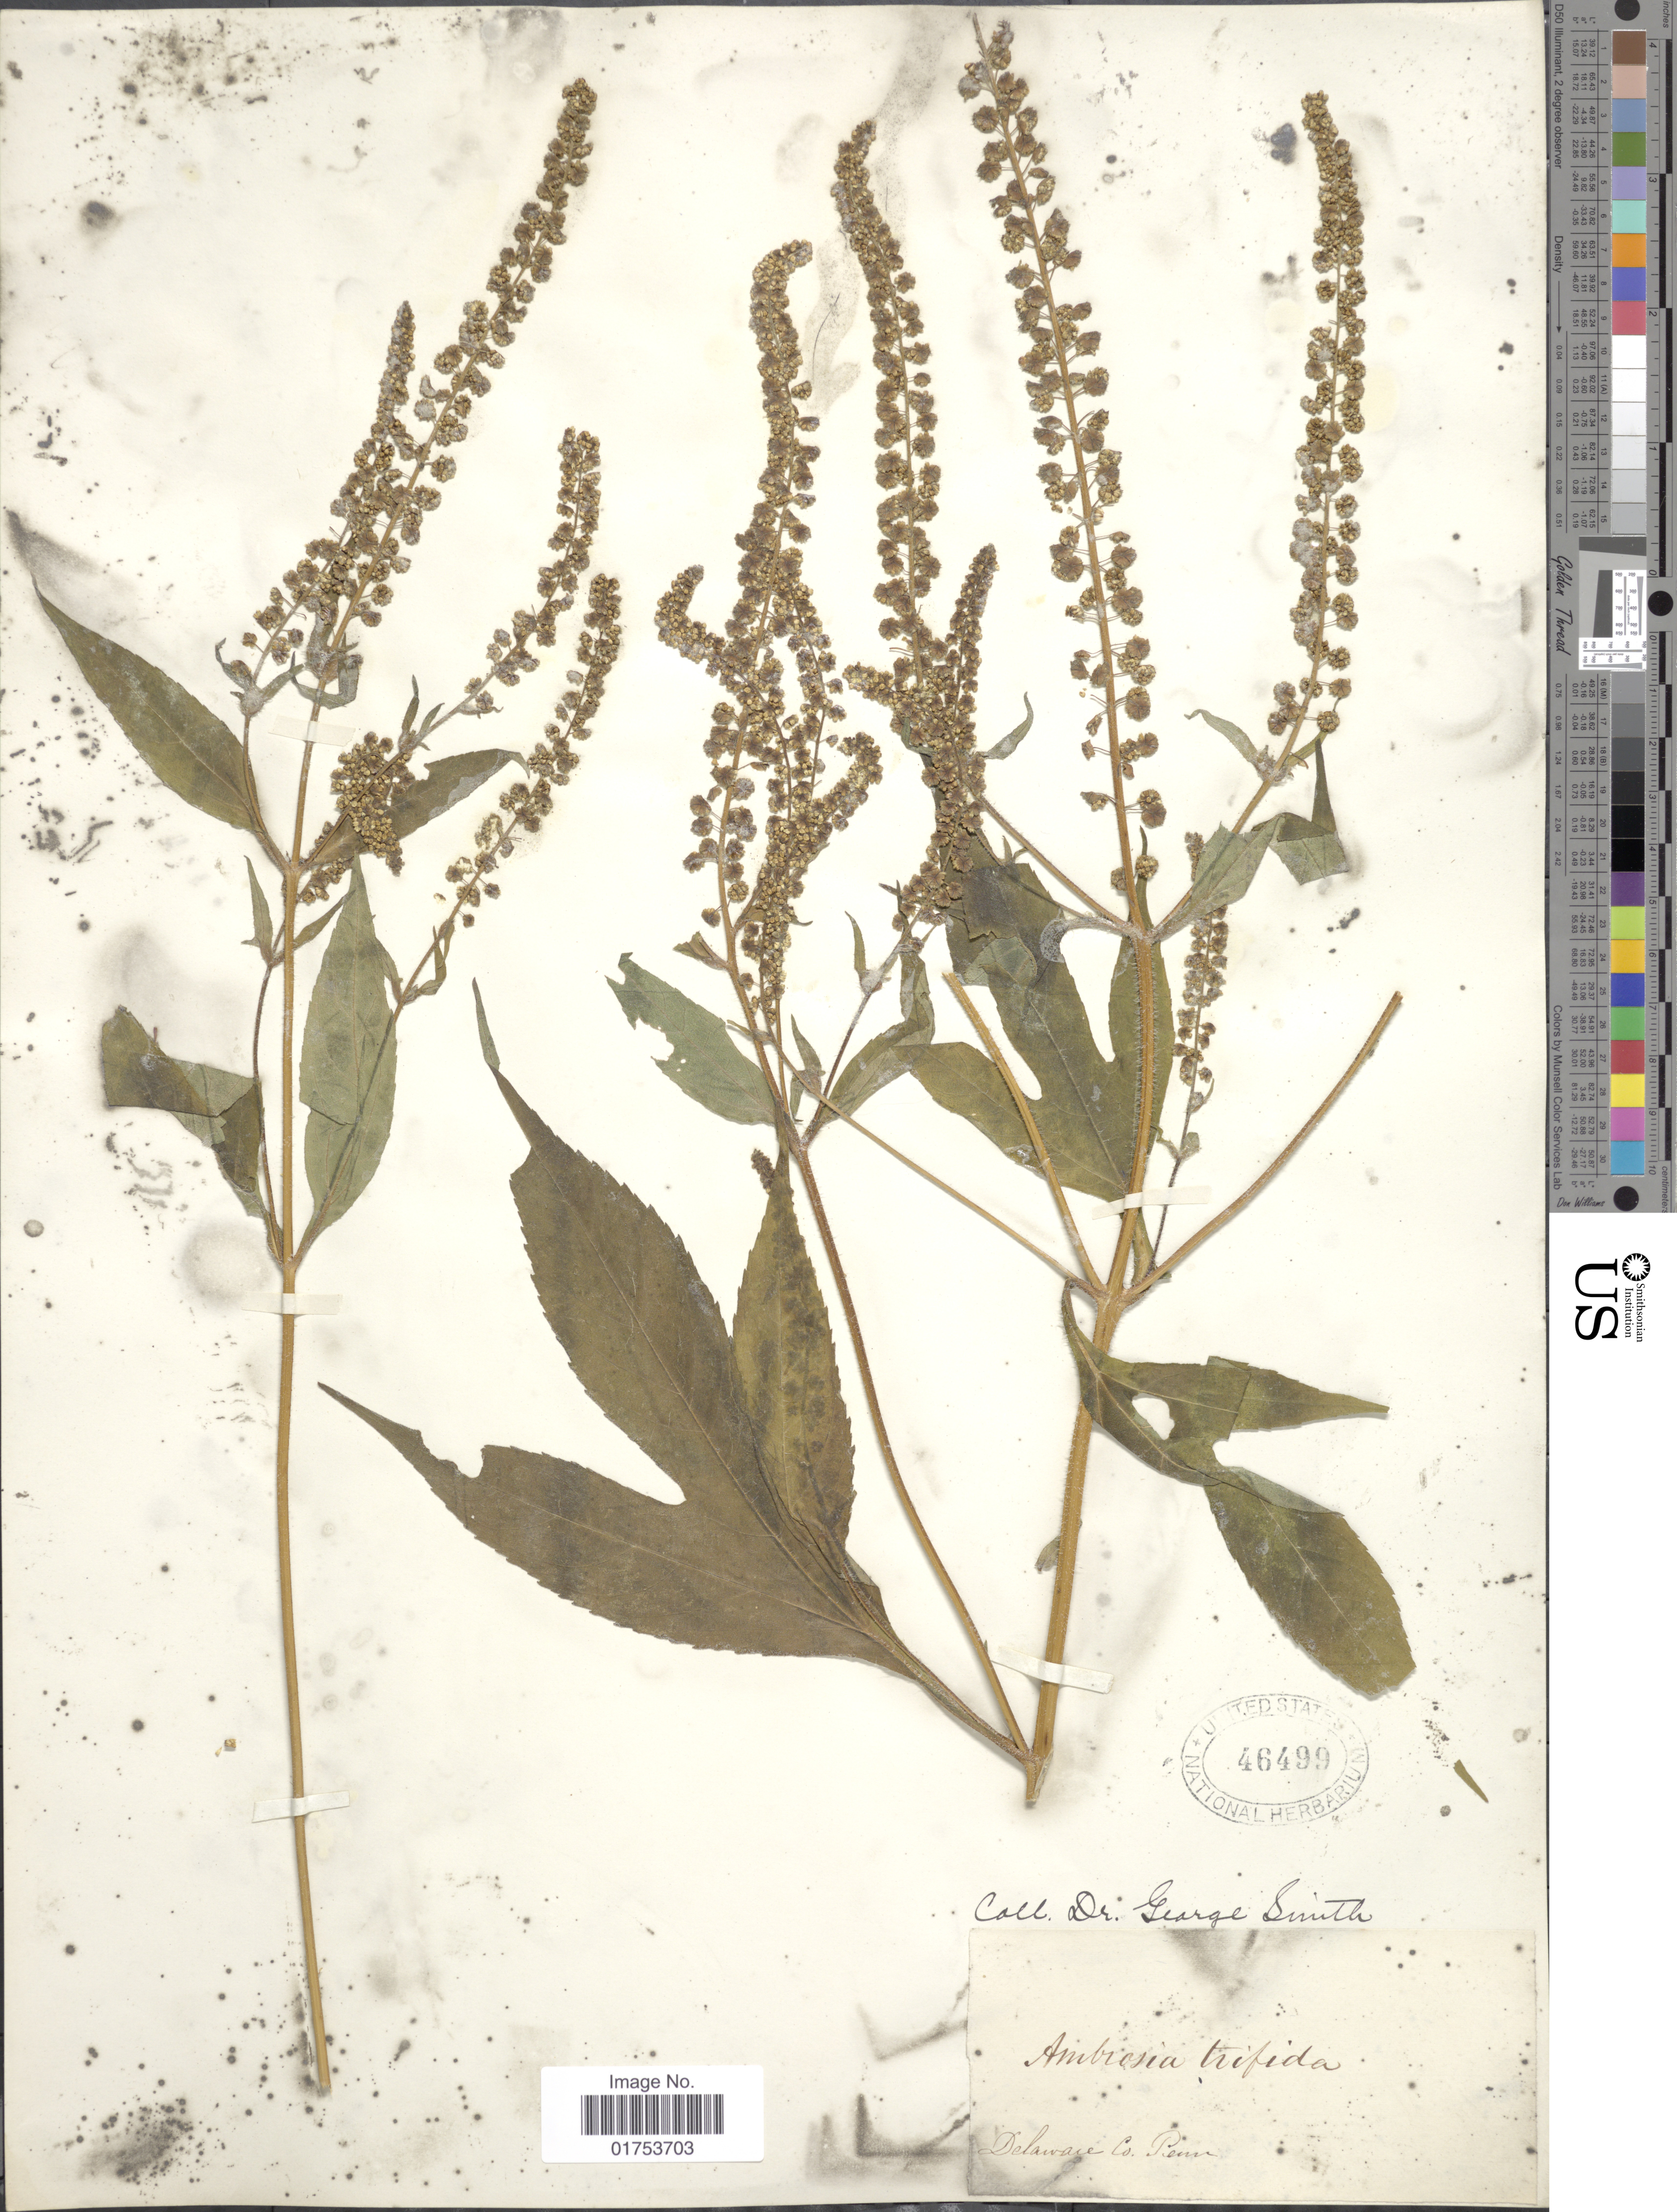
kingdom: Plantae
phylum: Tracheophyta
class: Magnoliopsida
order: Asterales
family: Asteraceae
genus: Ambrosia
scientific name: Ambrosia trifida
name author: L.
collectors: G. Smith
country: United States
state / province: Pennsylvania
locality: Delaware Co.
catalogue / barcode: US 46499